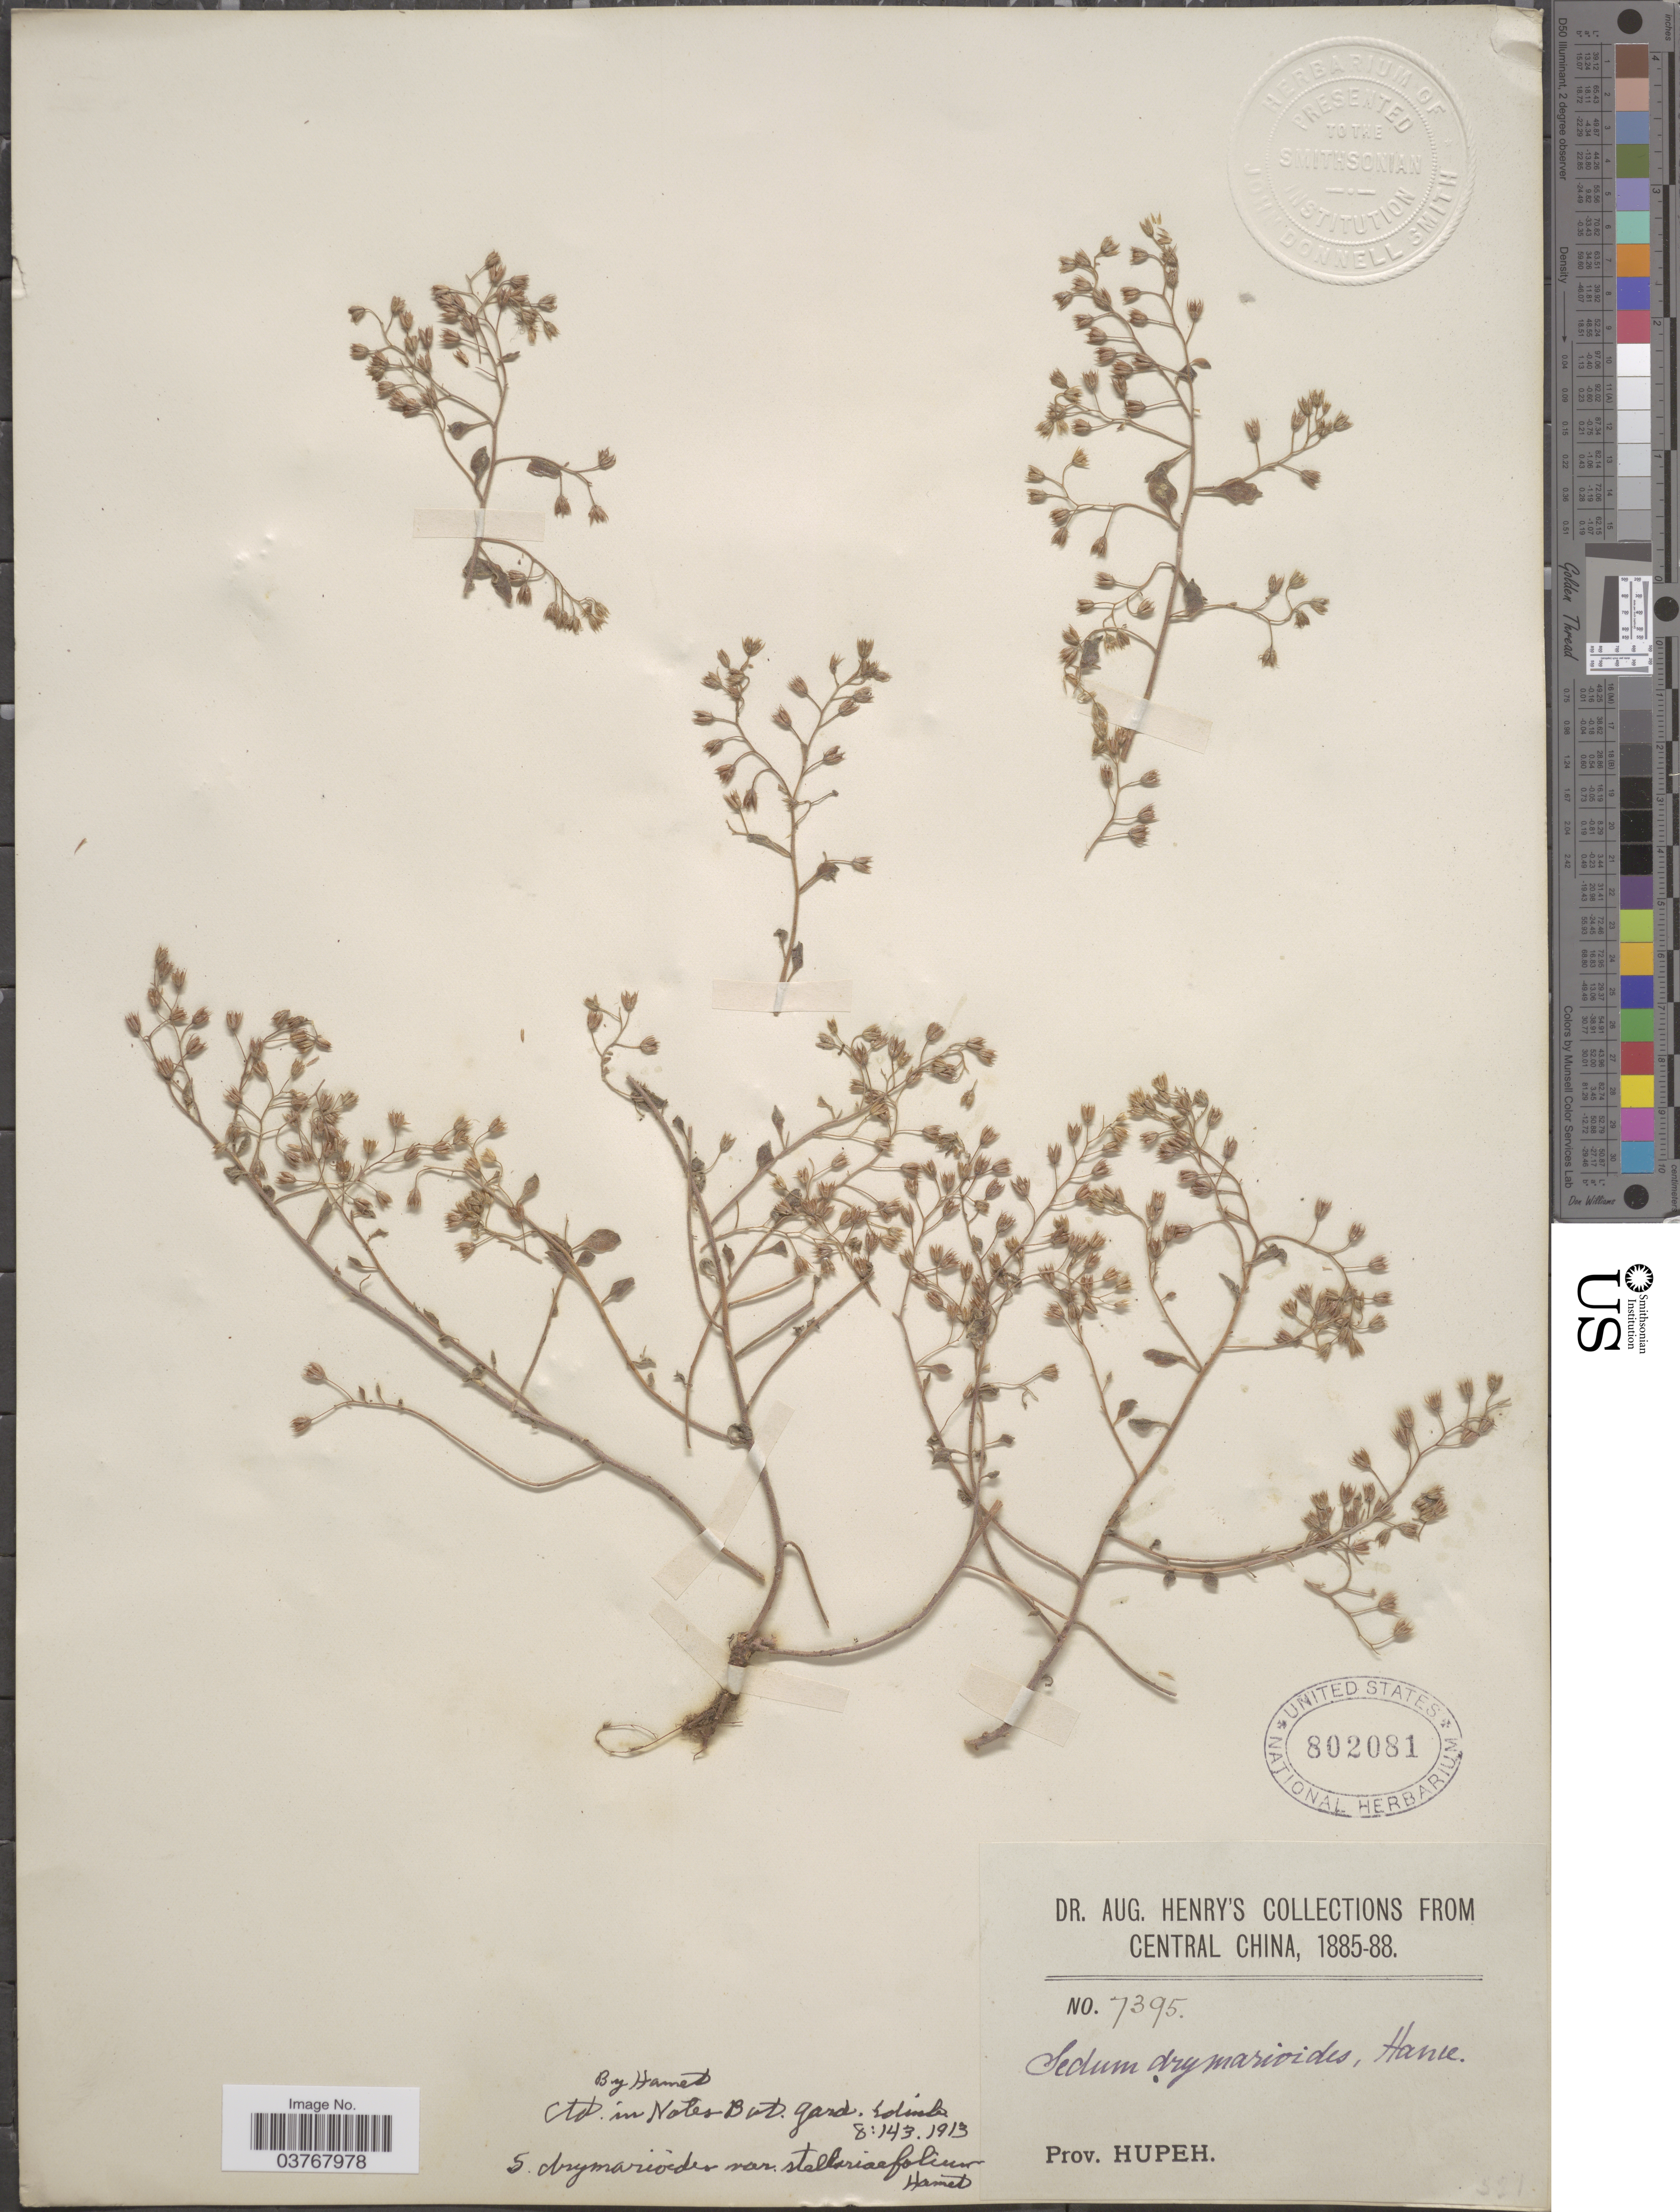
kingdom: Plantae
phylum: Tracheophyta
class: Magnoliopsida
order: Saxifragales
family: Crassulaceae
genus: Sedum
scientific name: Sedum drymarioides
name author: Hance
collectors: A. Henry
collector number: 7395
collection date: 1885/1888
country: China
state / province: Hubei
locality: Central China. Prov. Hupeh.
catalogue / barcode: US 802081